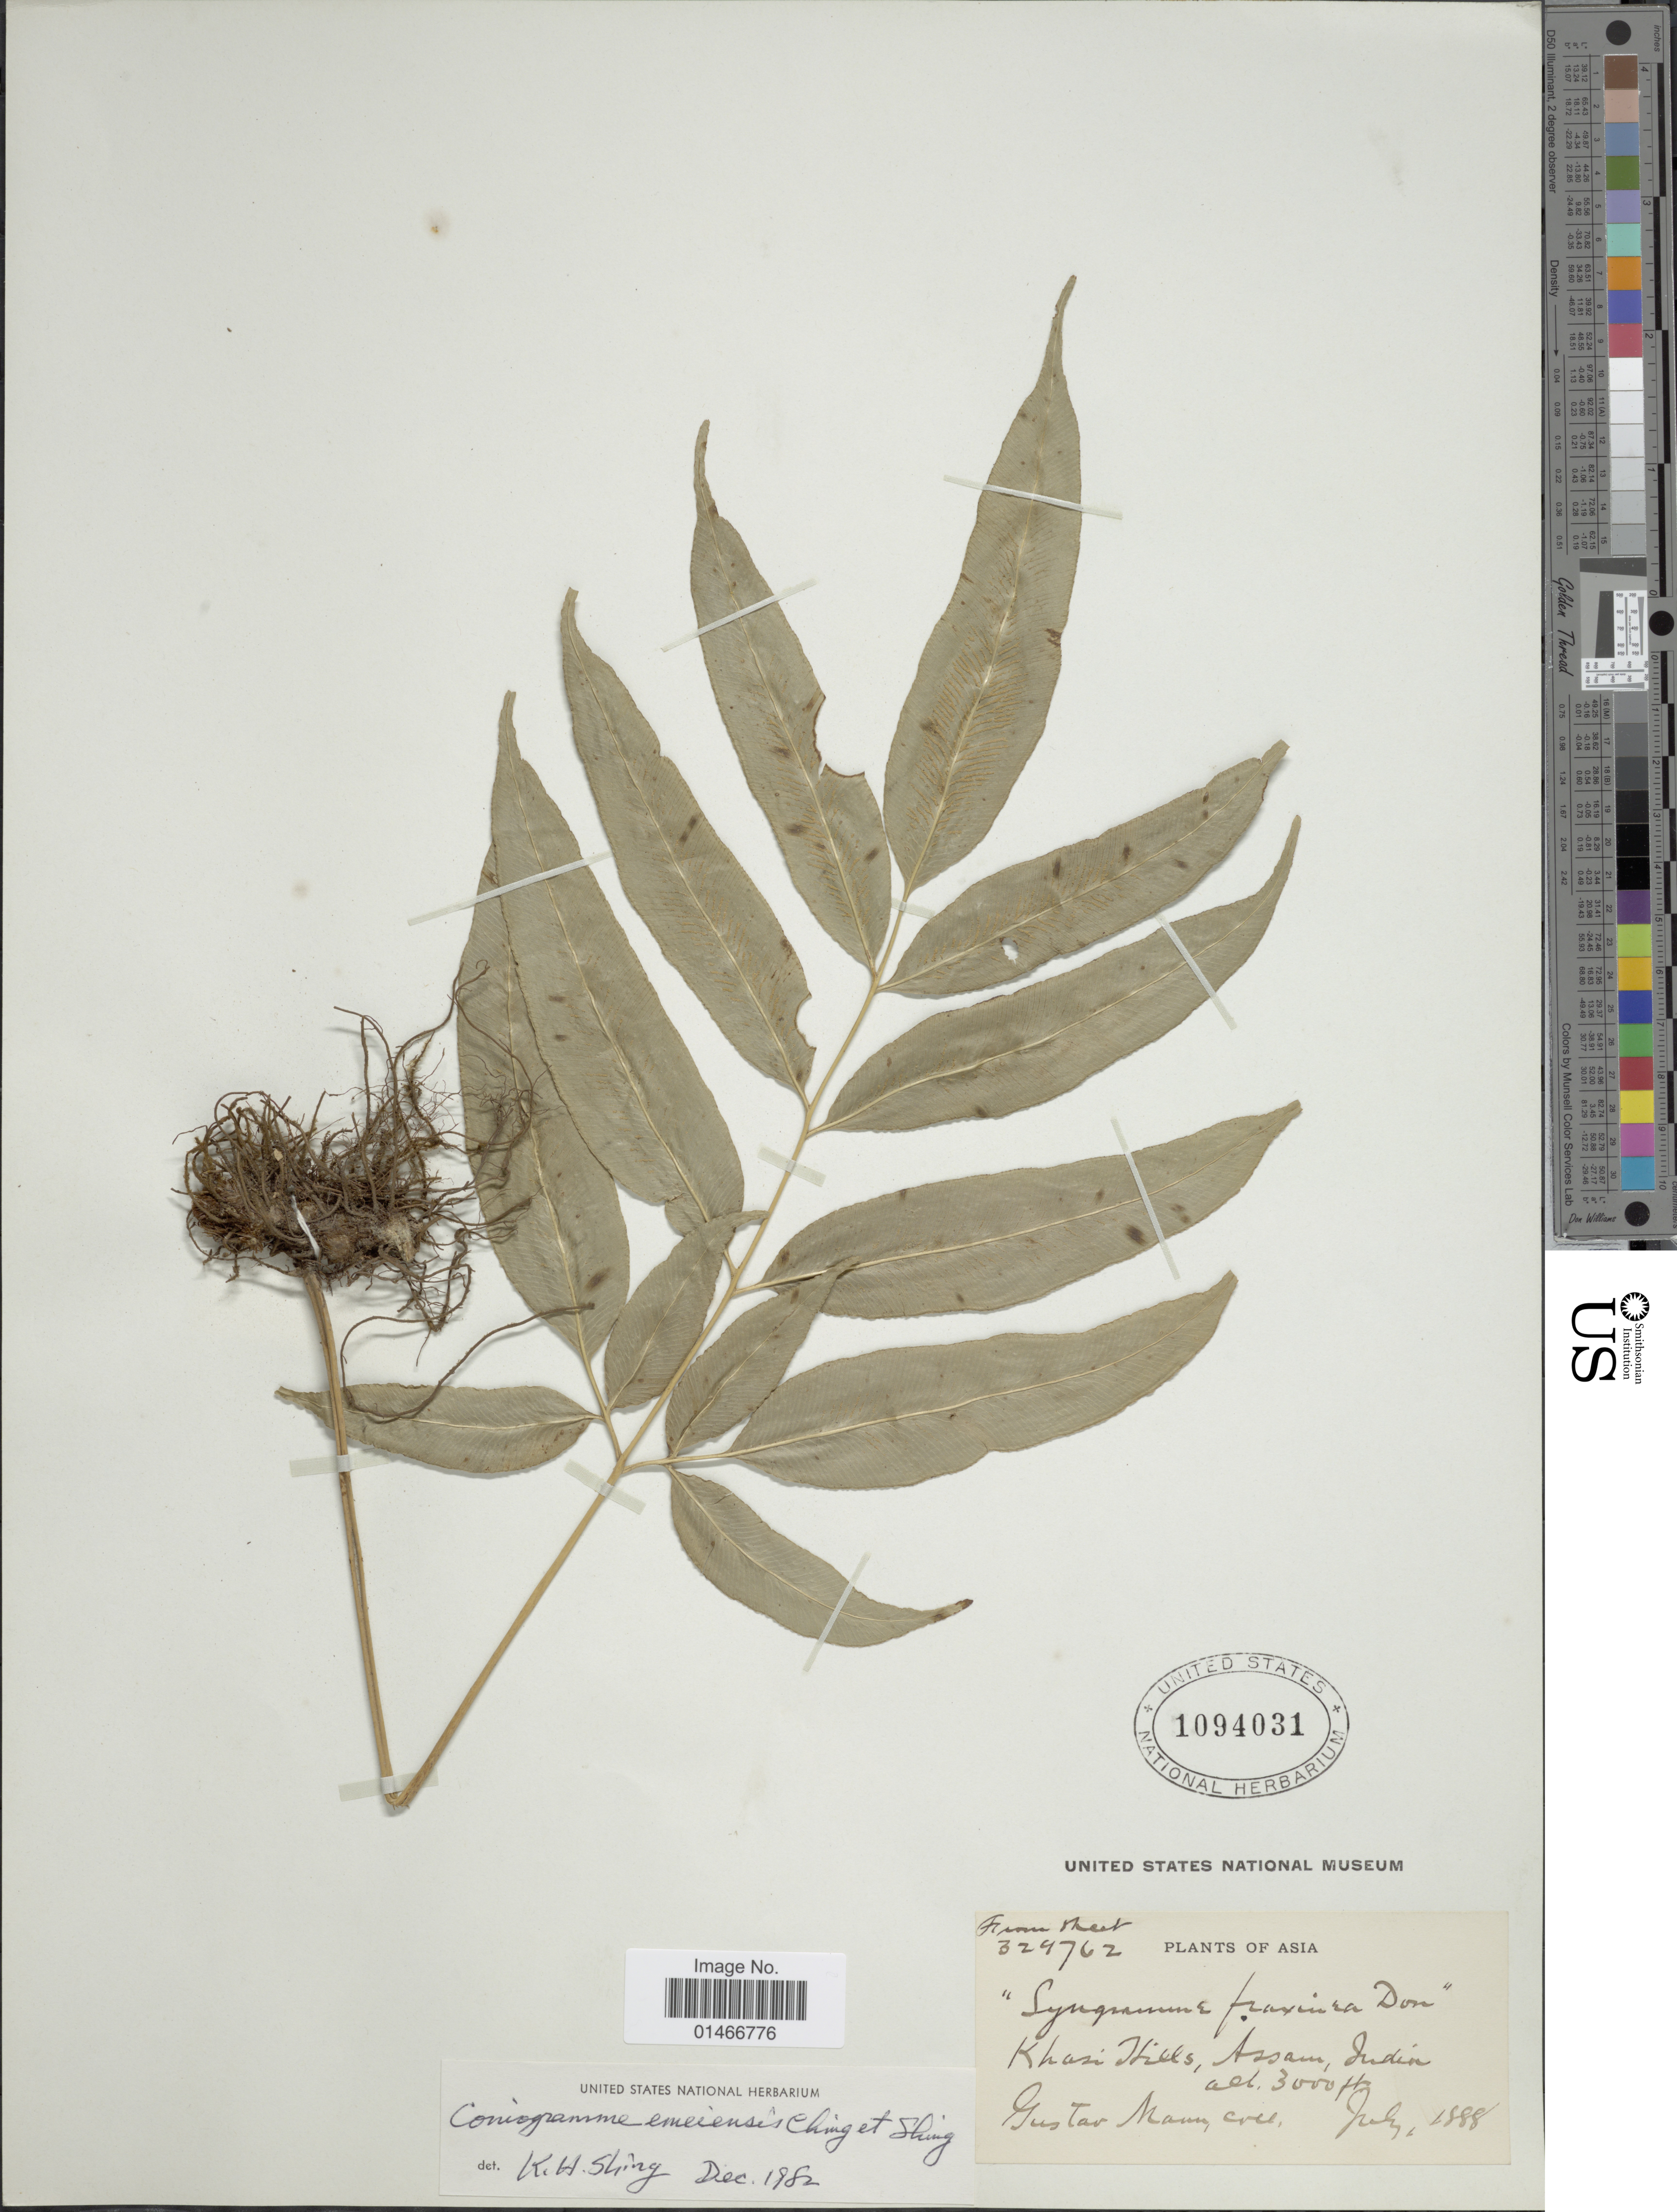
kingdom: Plantae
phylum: Tracheophyta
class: Polypodiopsida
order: Polypodiales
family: Pteridaceae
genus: Coniogramme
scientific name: Coniogramme emeiensis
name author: Ching & K.H. Shing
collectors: Mann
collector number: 324762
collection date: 1888-07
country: India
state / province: Meghalaya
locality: Asia. Khasi Hills.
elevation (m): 914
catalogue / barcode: US 1094031